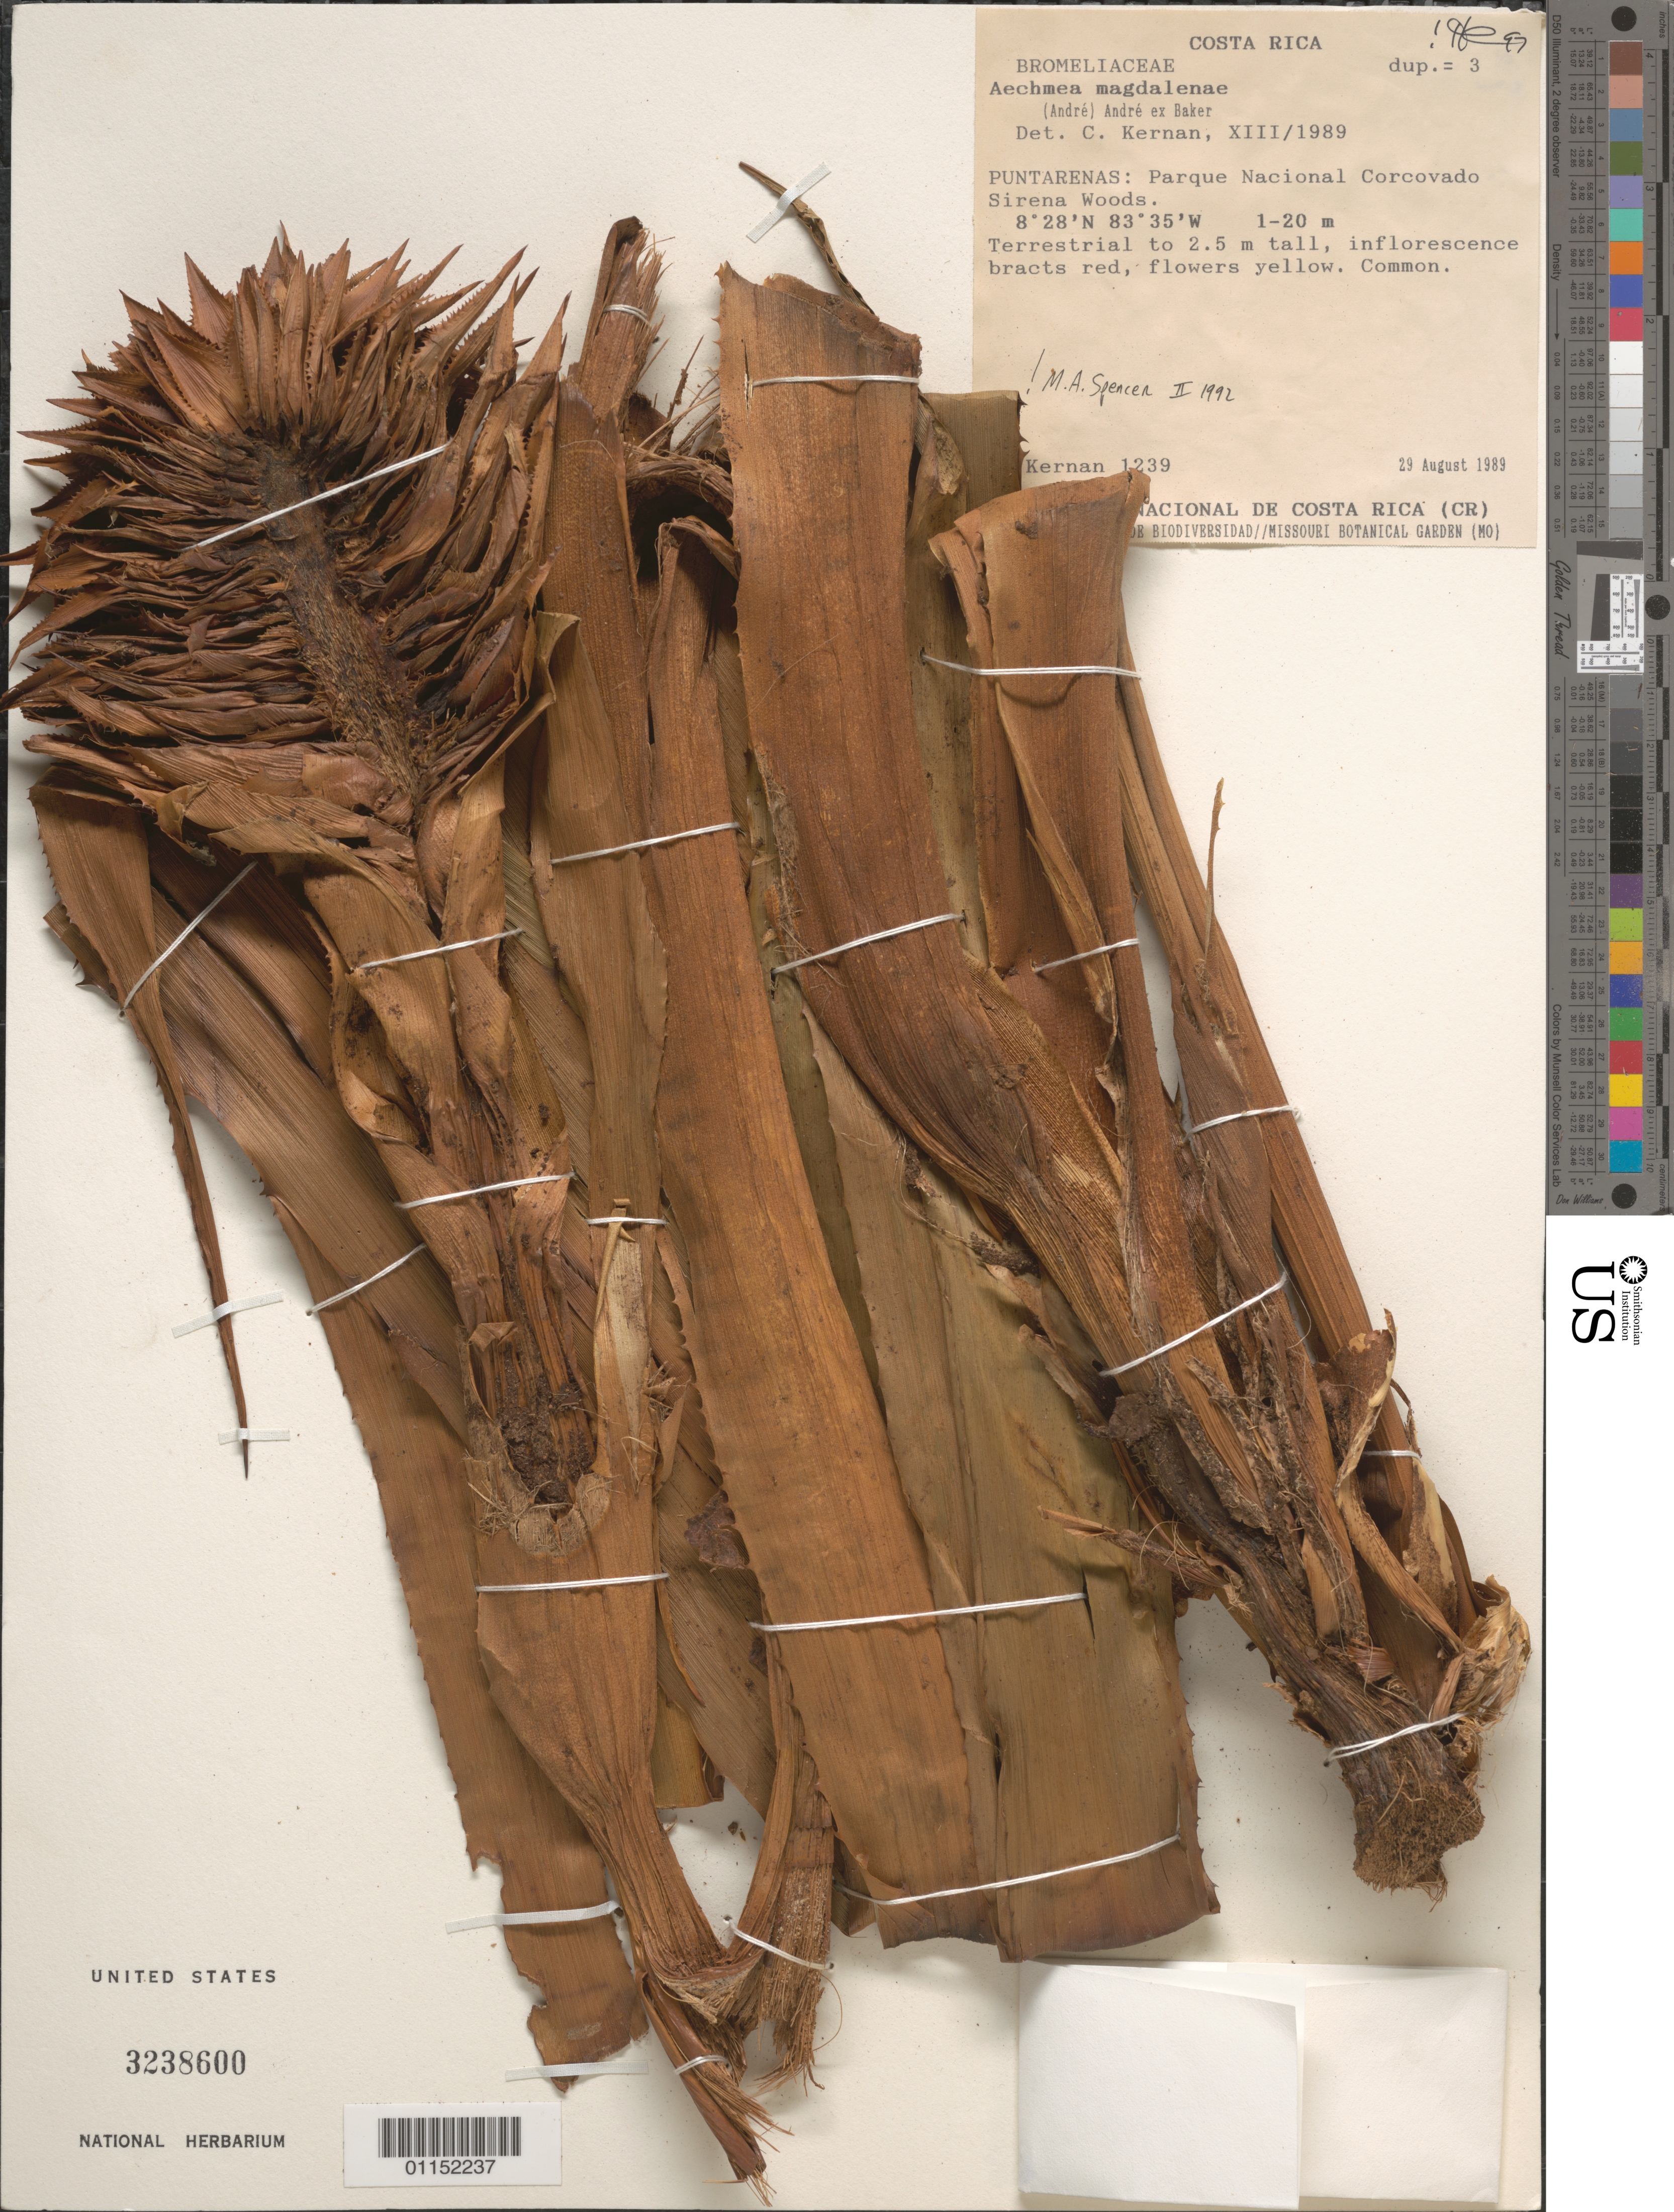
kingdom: Plantae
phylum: Tracheophyta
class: Liliopsida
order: Poales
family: Bromeliaceae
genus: Aechmea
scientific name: Aechmea magdalenae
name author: (André) André ex Baker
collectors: C. Kernan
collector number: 1239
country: Costa Rica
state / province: Puntarenas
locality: Parque Nacional Corcovado Sirena Woods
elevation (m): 1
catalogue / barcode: US 3238600